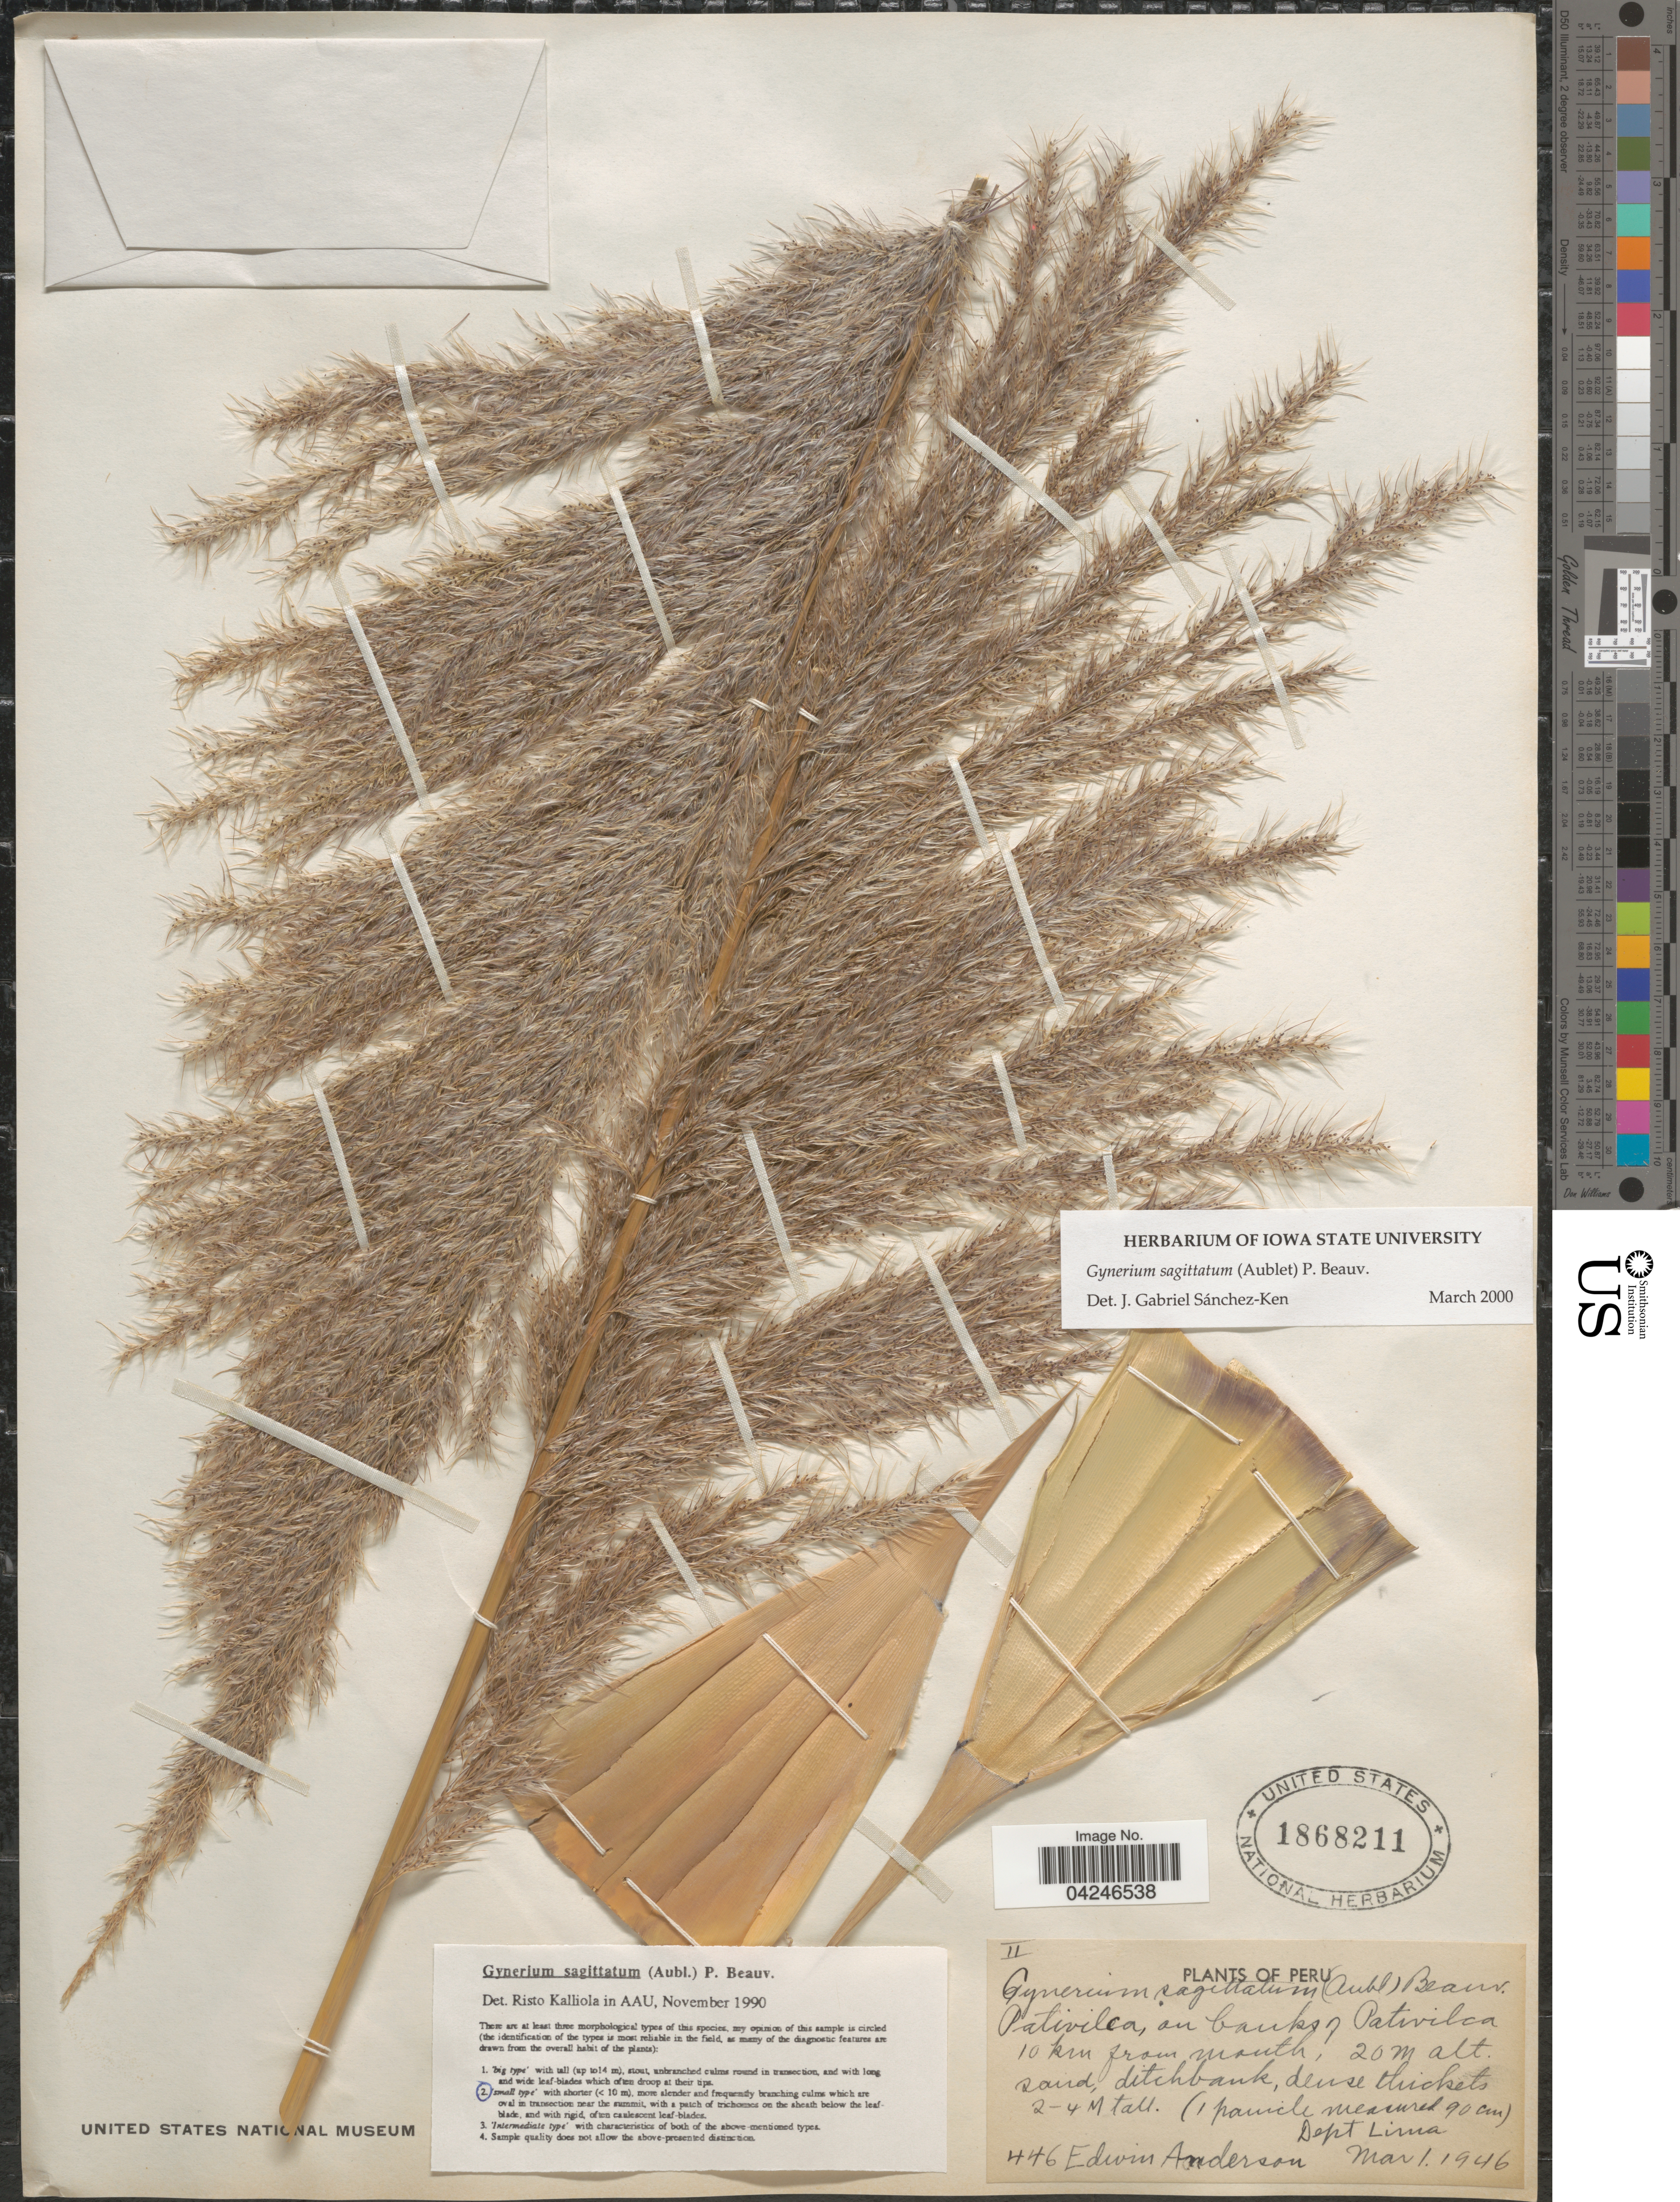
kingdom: Plantae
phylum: Tracheophyta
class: Liliopsida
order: Poales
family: Poaceae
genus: Gynerium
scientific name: Gynerium sagittatum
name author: (Aubl.) P. Beauv.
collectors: E. Anderson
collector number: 446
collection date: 1946-03-01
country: Peru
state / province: Lima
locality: Pativilca, on banks of Pativilca 10 km from mouth. Dept. Lima.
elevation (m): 20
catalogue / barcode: US 1868211